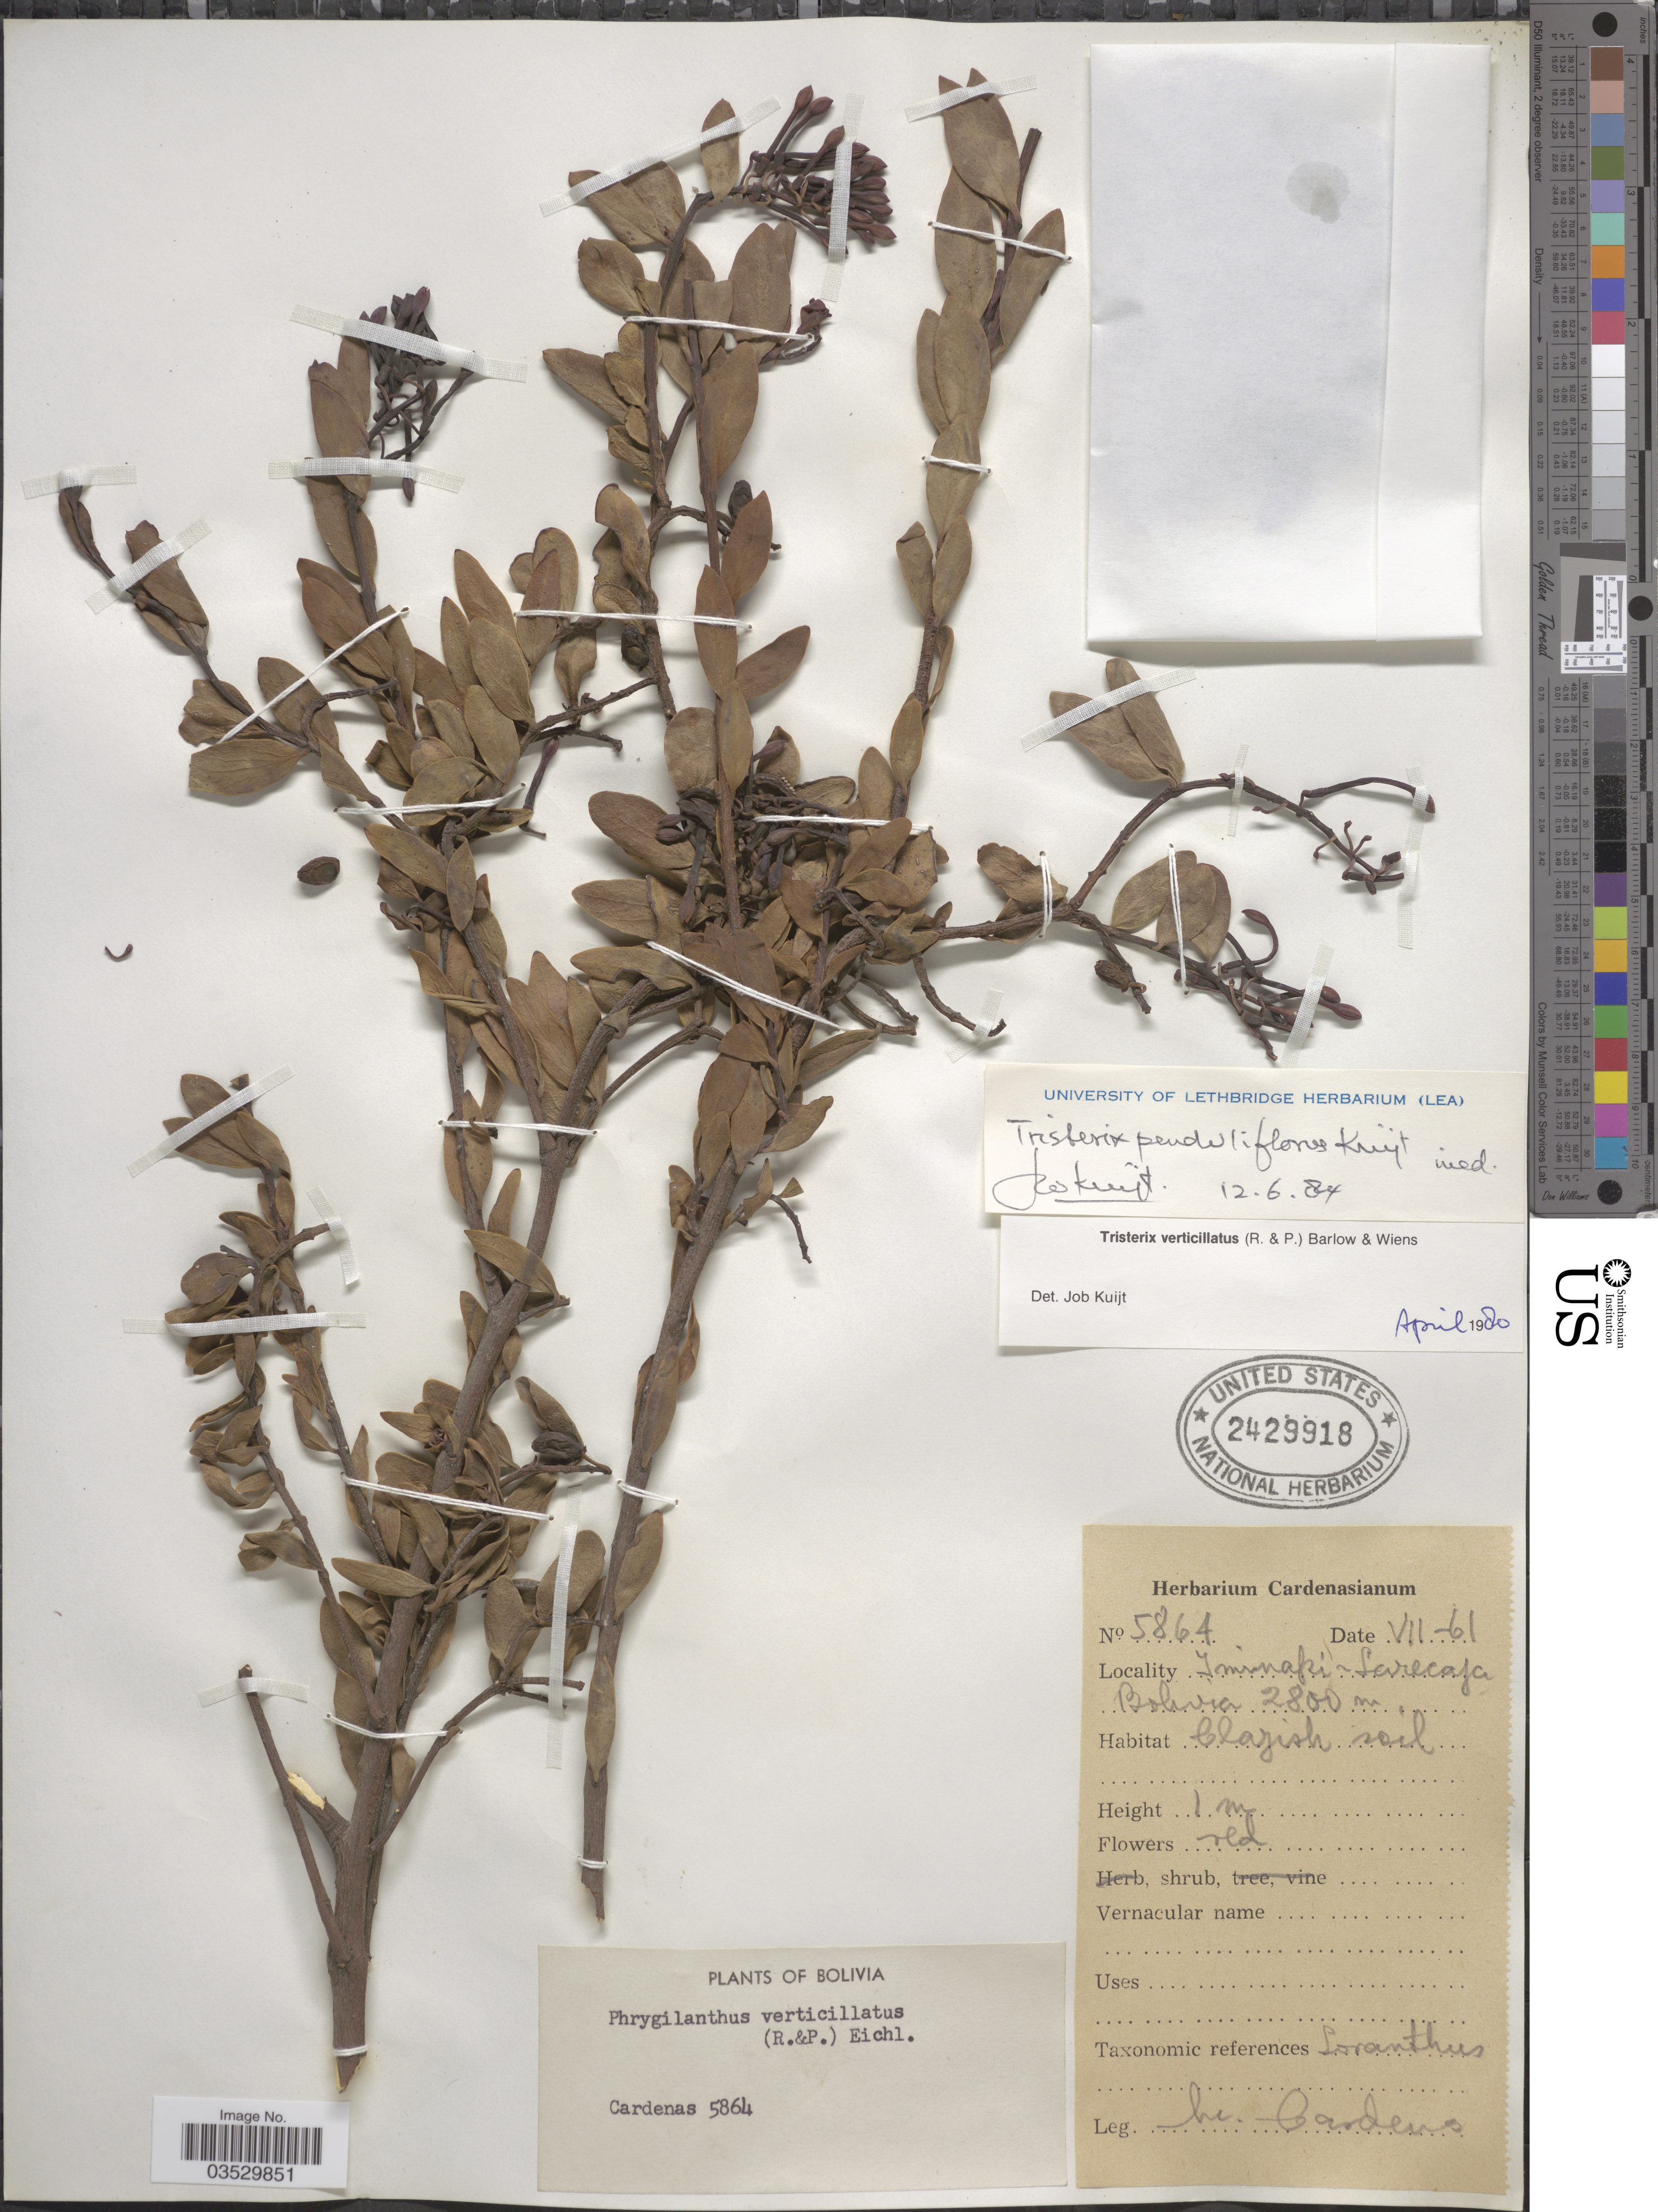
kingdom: Plantae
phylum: Tracheophyta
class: Magnoliopsida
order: Santalales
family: Loranthaceae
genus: Tristerix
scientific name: Tristerix penduliflorus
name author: Kuijt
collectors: M. Cárdenas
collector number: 5864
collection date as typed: Transcribed d/m/y: /7/61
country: Bolivia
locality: Iminaki-Larecaja.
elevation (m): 2800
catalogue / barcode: US 2429918